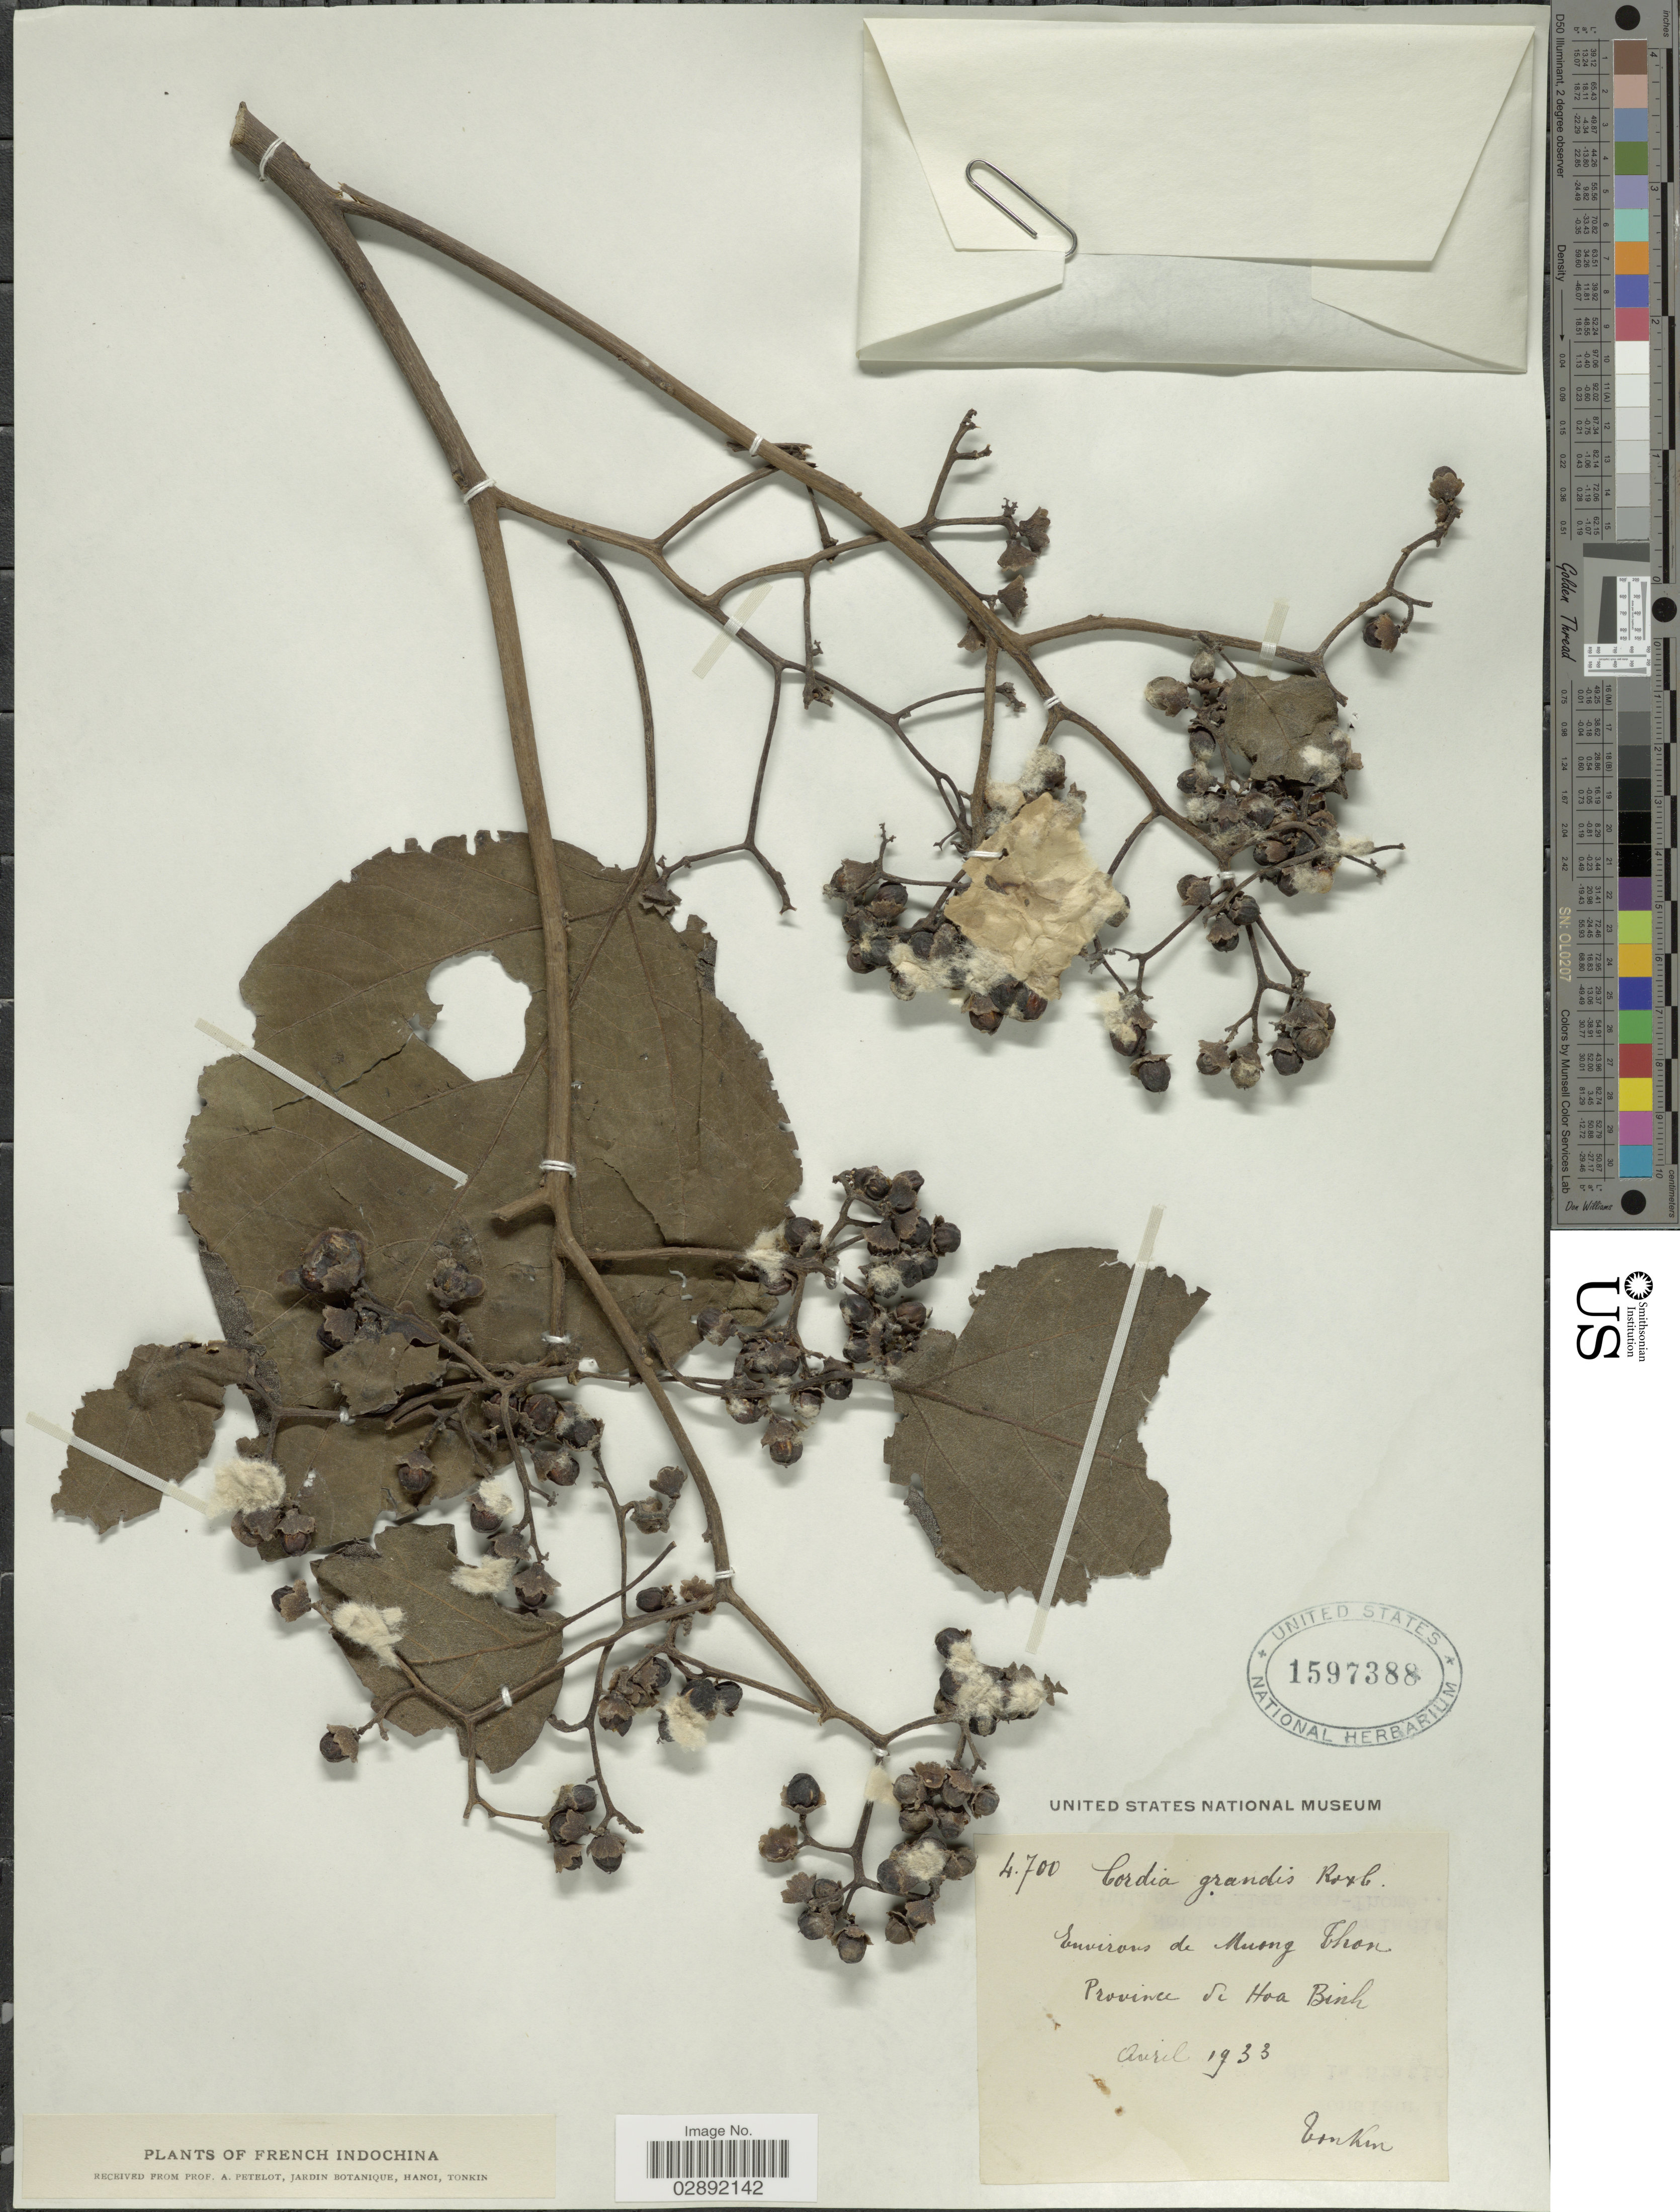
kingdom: Plantae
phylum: Tracheophyta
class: Magnoliopsida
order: Boraginales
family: Cordiaceae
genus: Cordia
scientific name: Cordia grandis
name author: Roxb.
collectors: A. Petelot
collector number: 4700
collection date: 1933-04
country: Vietnam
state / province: Hoa Binh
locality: Tonkin. Environs de Muong Thon.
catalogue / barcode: US 1597388